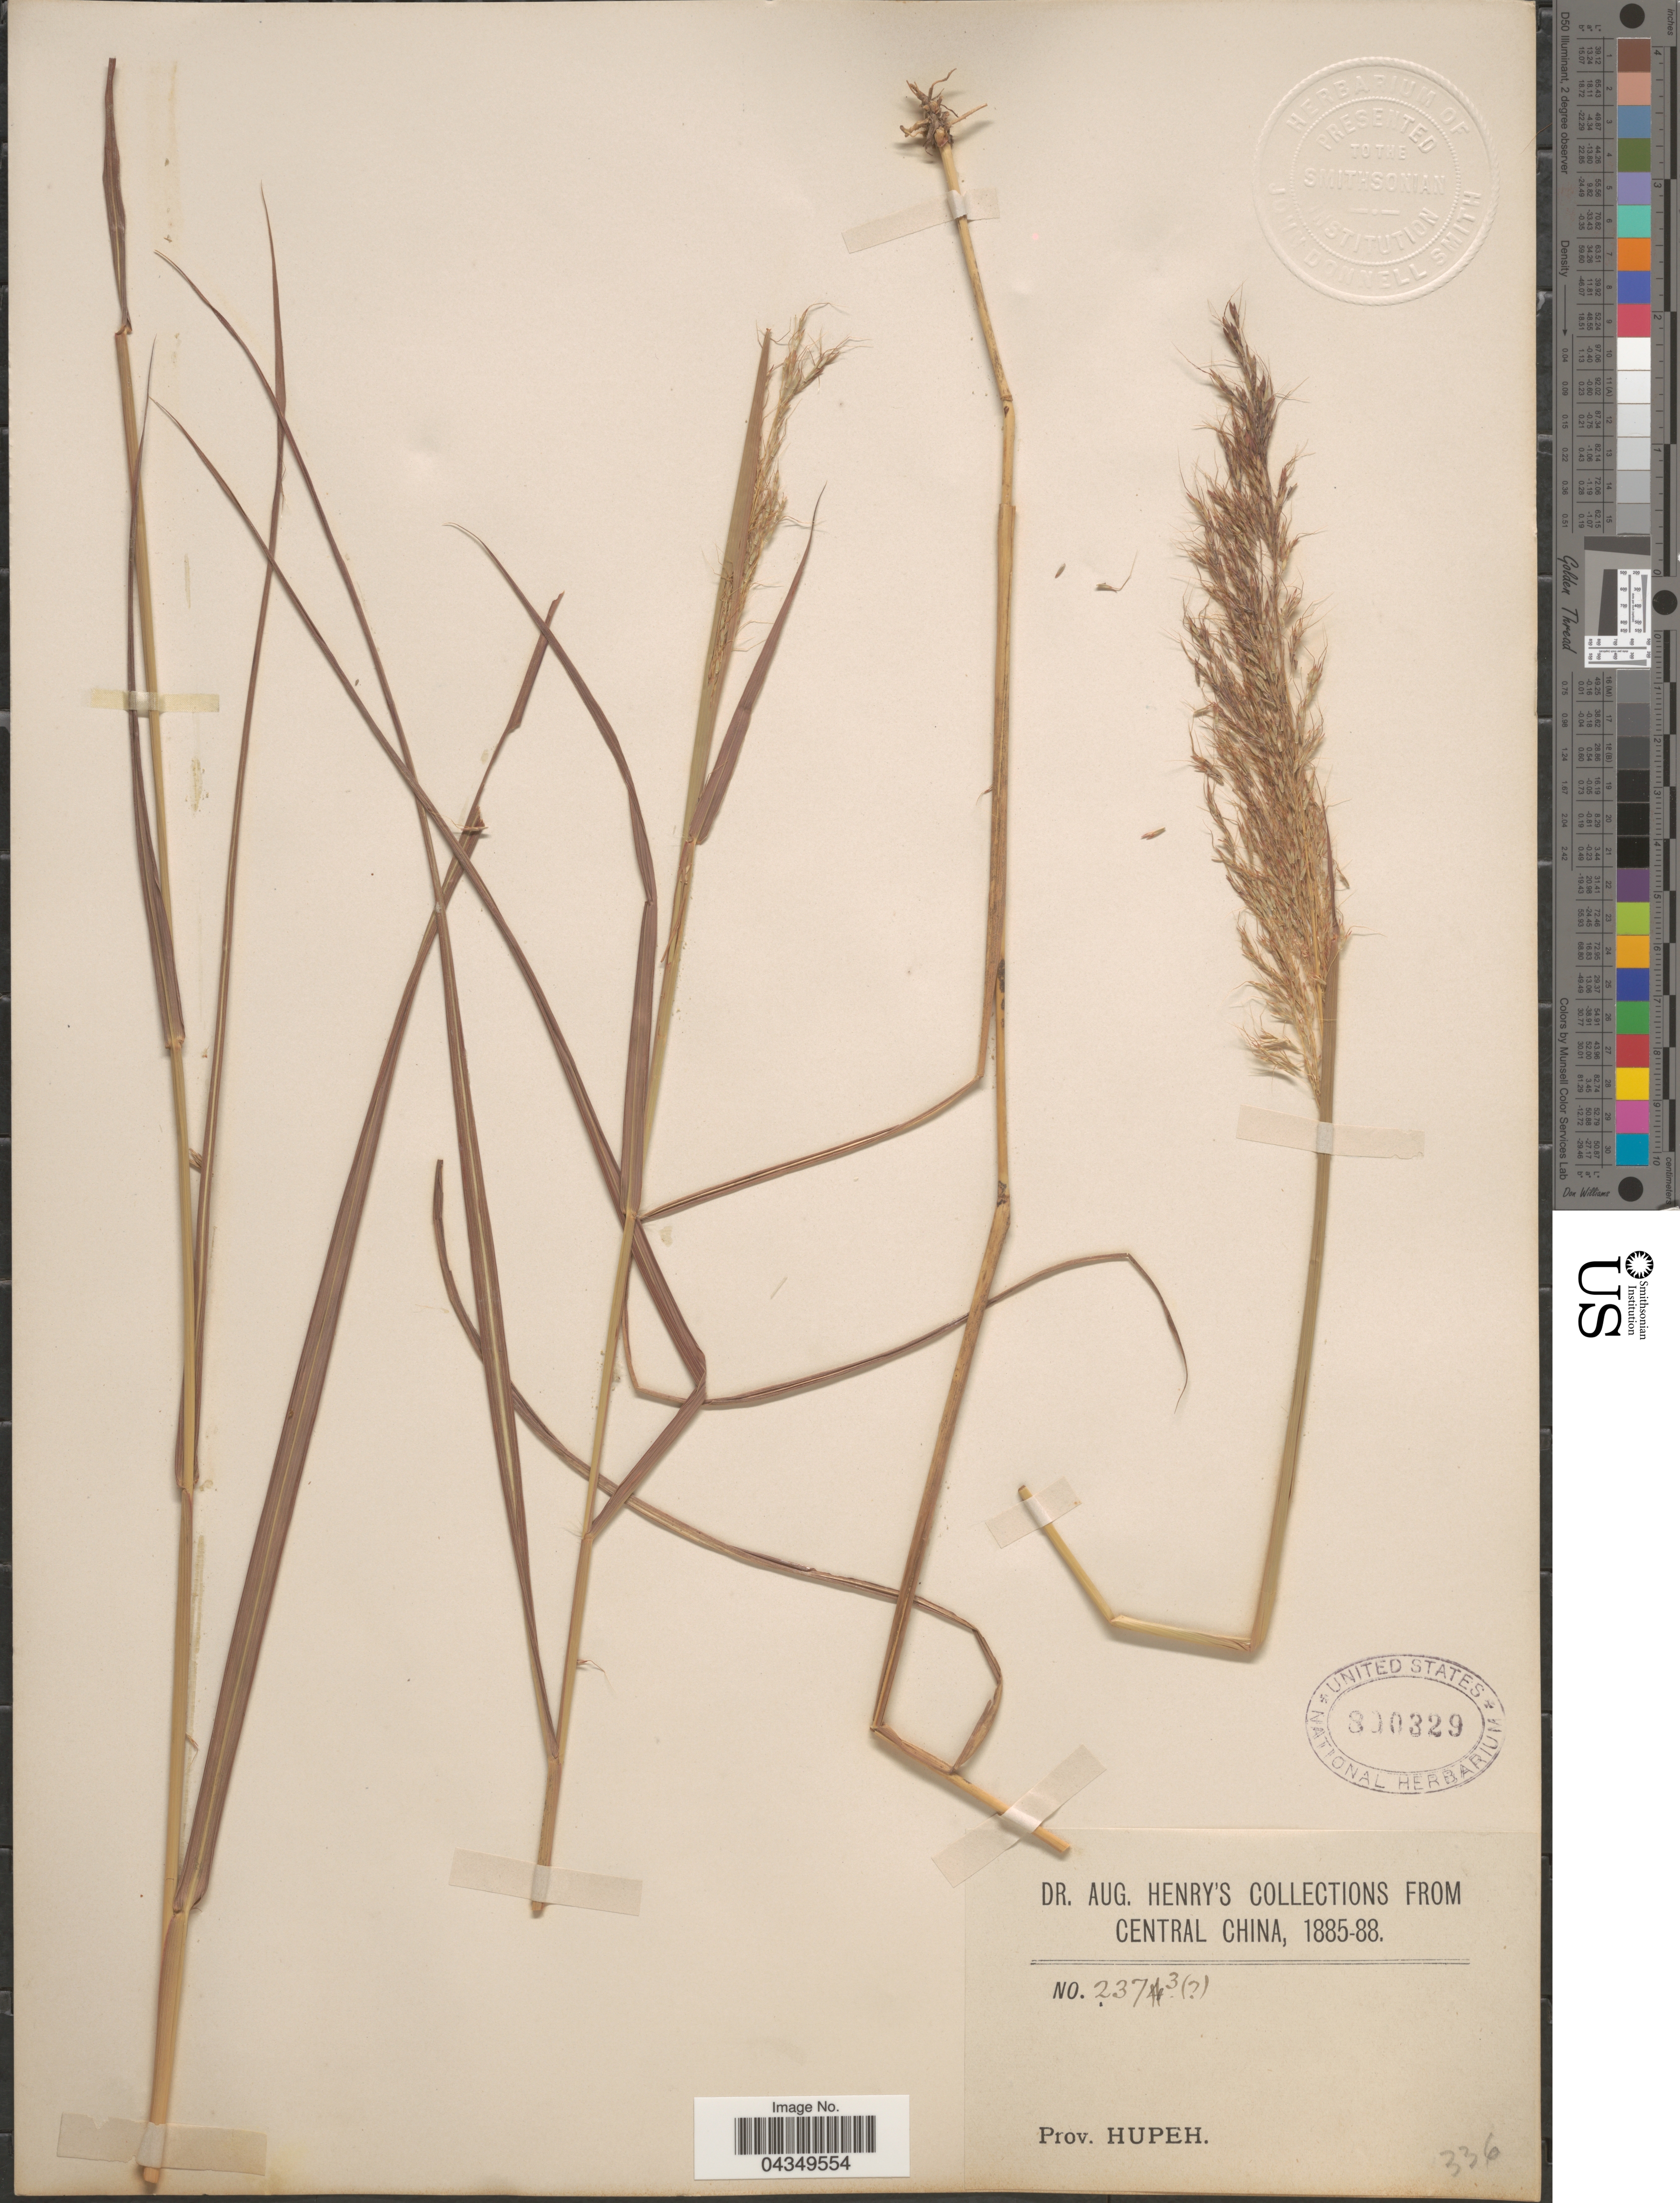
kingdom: Plantae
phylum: Tracheophyta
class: Liliopsida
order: Poales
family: Poaceae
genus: Capillipedium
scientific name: Capillipedium parviflorum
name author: (R. Br.) Stapf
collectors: A. Henry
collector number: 2373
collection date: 1885/1888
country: China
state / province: Hubei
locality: Central China. Prov. Hupeh.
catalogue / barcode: US 800329